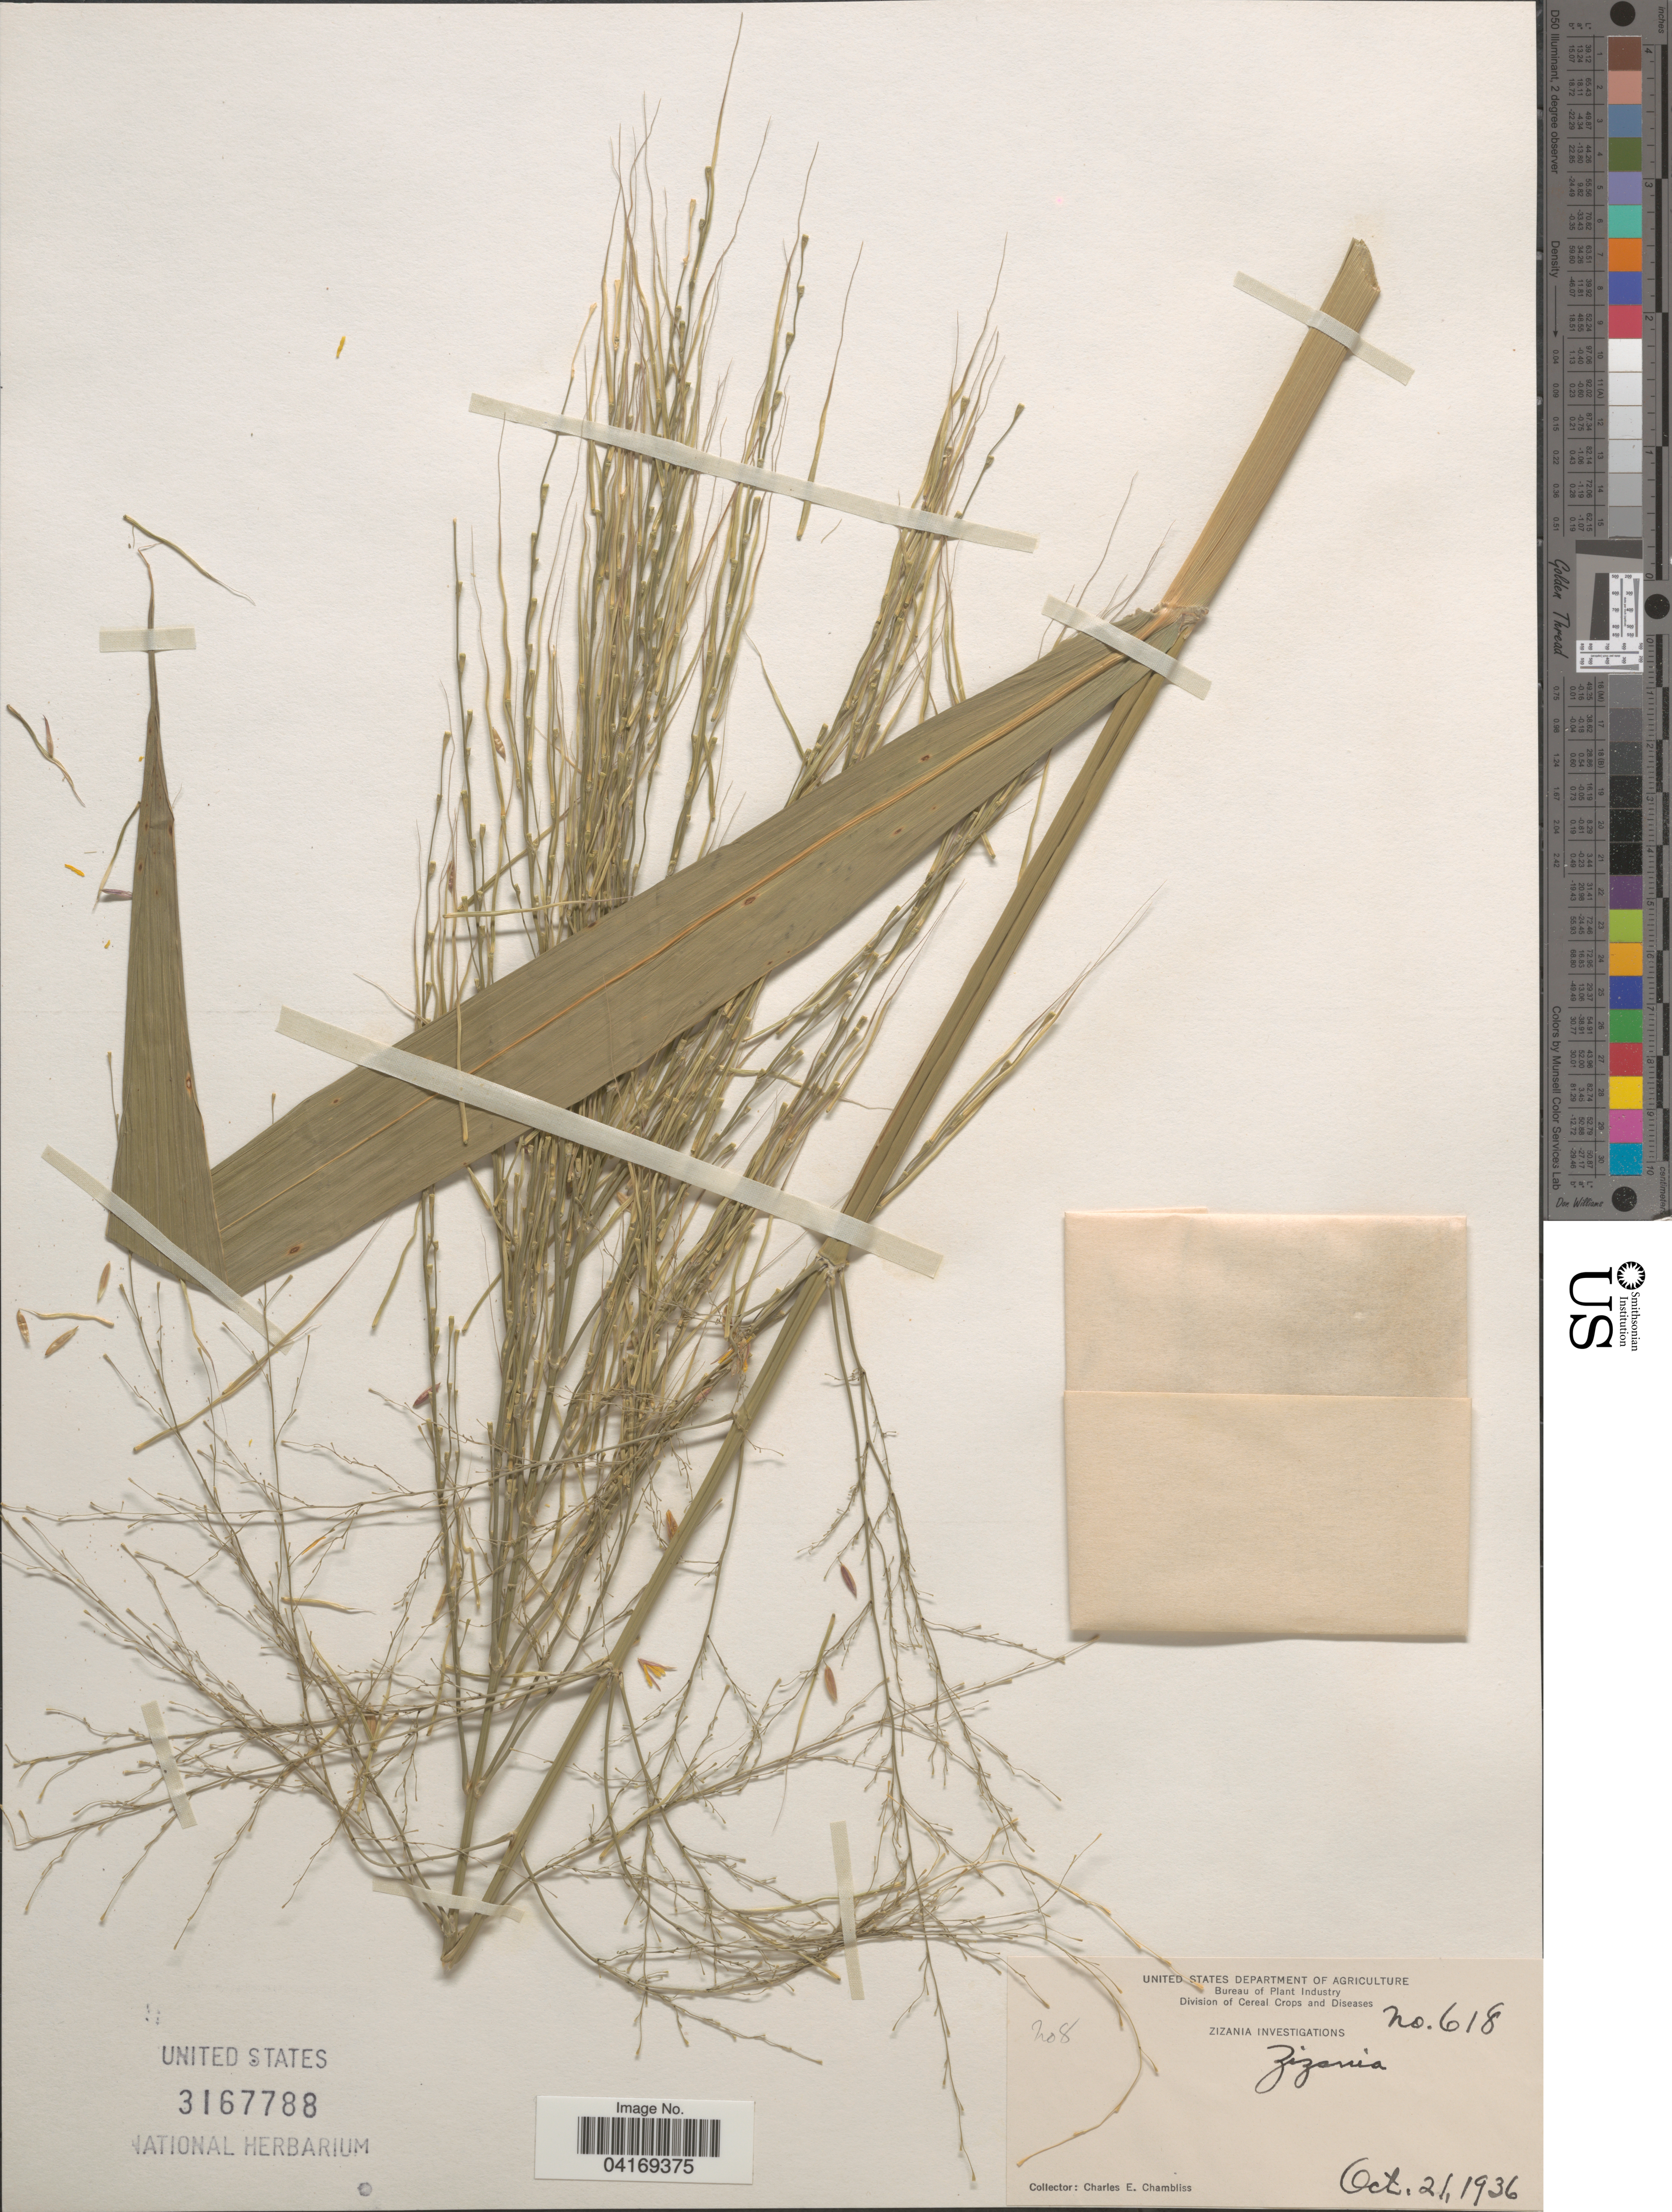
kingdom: Plantae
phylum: Tracheophyta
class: Liliopsida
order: Poales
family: Poaceae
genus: Zizania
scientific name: Zizania sp.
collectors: C. Chambliss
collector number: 618/8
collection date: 1936-10-21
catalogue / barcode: US 3167788